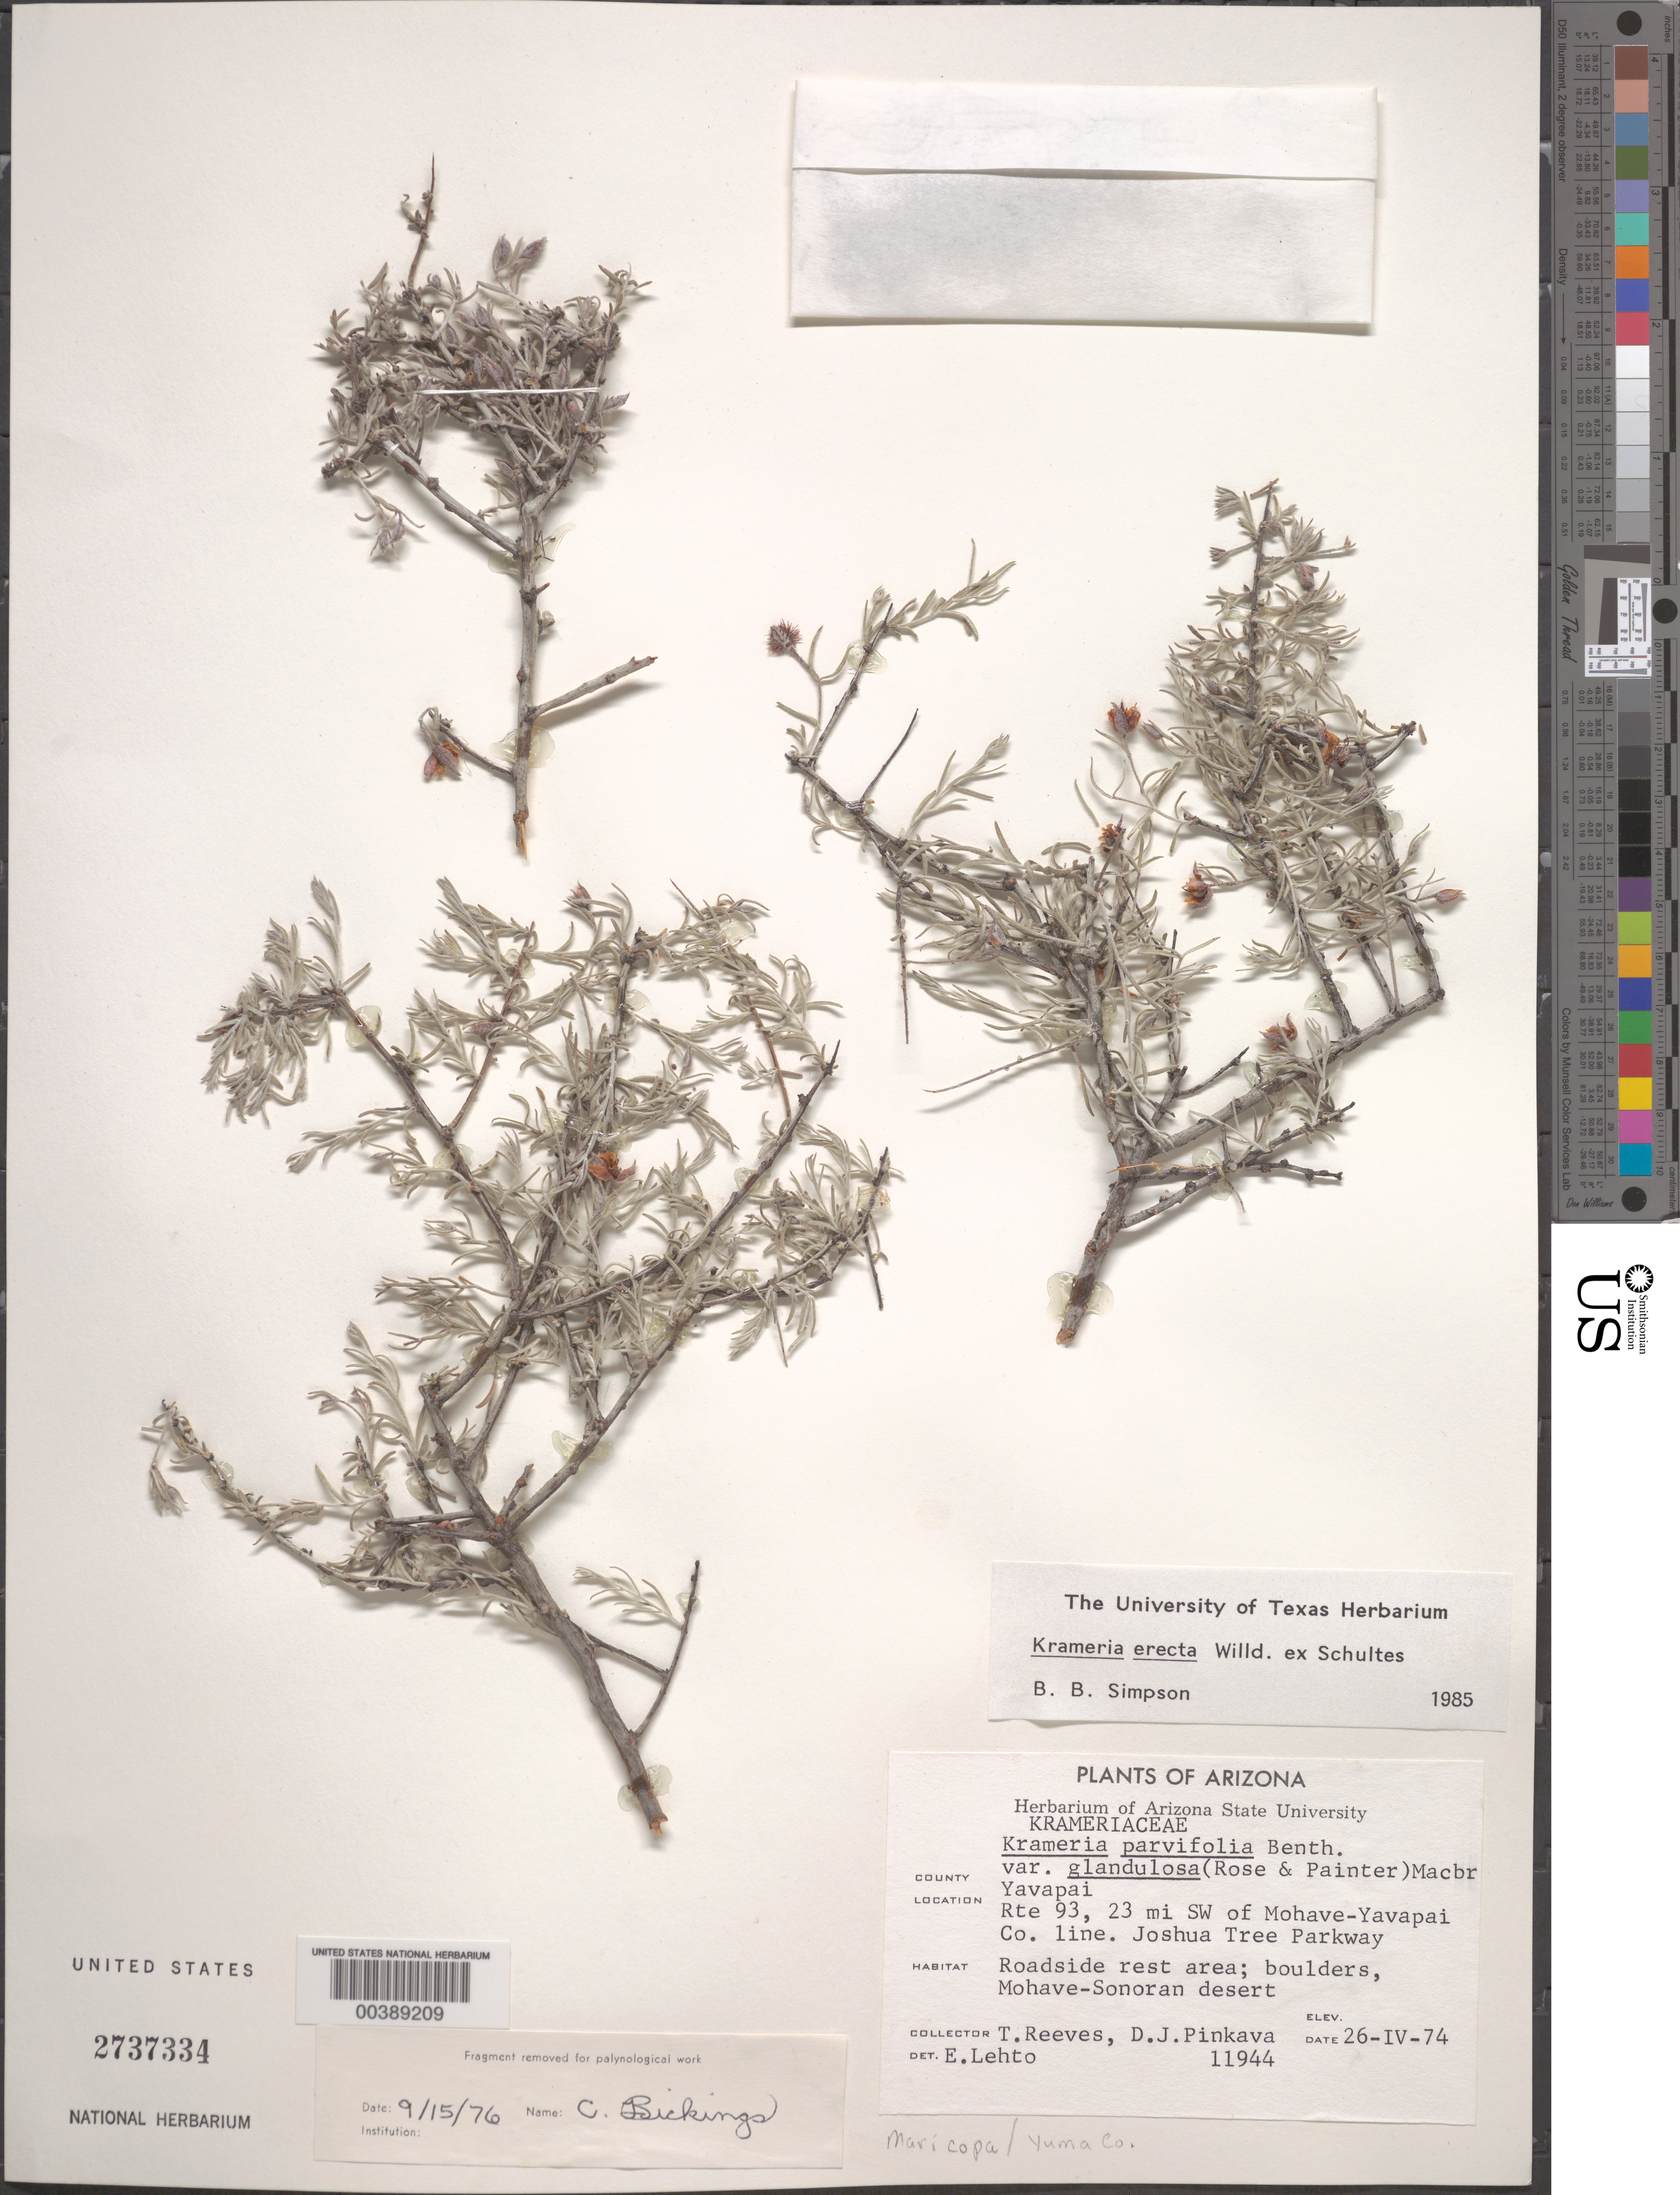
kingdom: Plantae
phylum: Tracheophyta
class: Magnoliopsida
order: Zygophyllales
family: Krameriaceae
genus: Krameria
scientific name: Krameria erecta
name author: Willd. ex Schult.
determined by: Simpson, B. B.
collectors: D. Pinkava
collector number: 11944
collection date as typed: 26 Apr 1974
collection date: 1974-04-26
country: United States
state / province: Arizona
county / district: Yuma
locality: Rte 93, 23 mi sw of mohave-yavapai co. line; joshua tree parkway; mohave-sonoran desert; roadside rest area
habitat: Boulders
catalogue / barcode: US 2737334